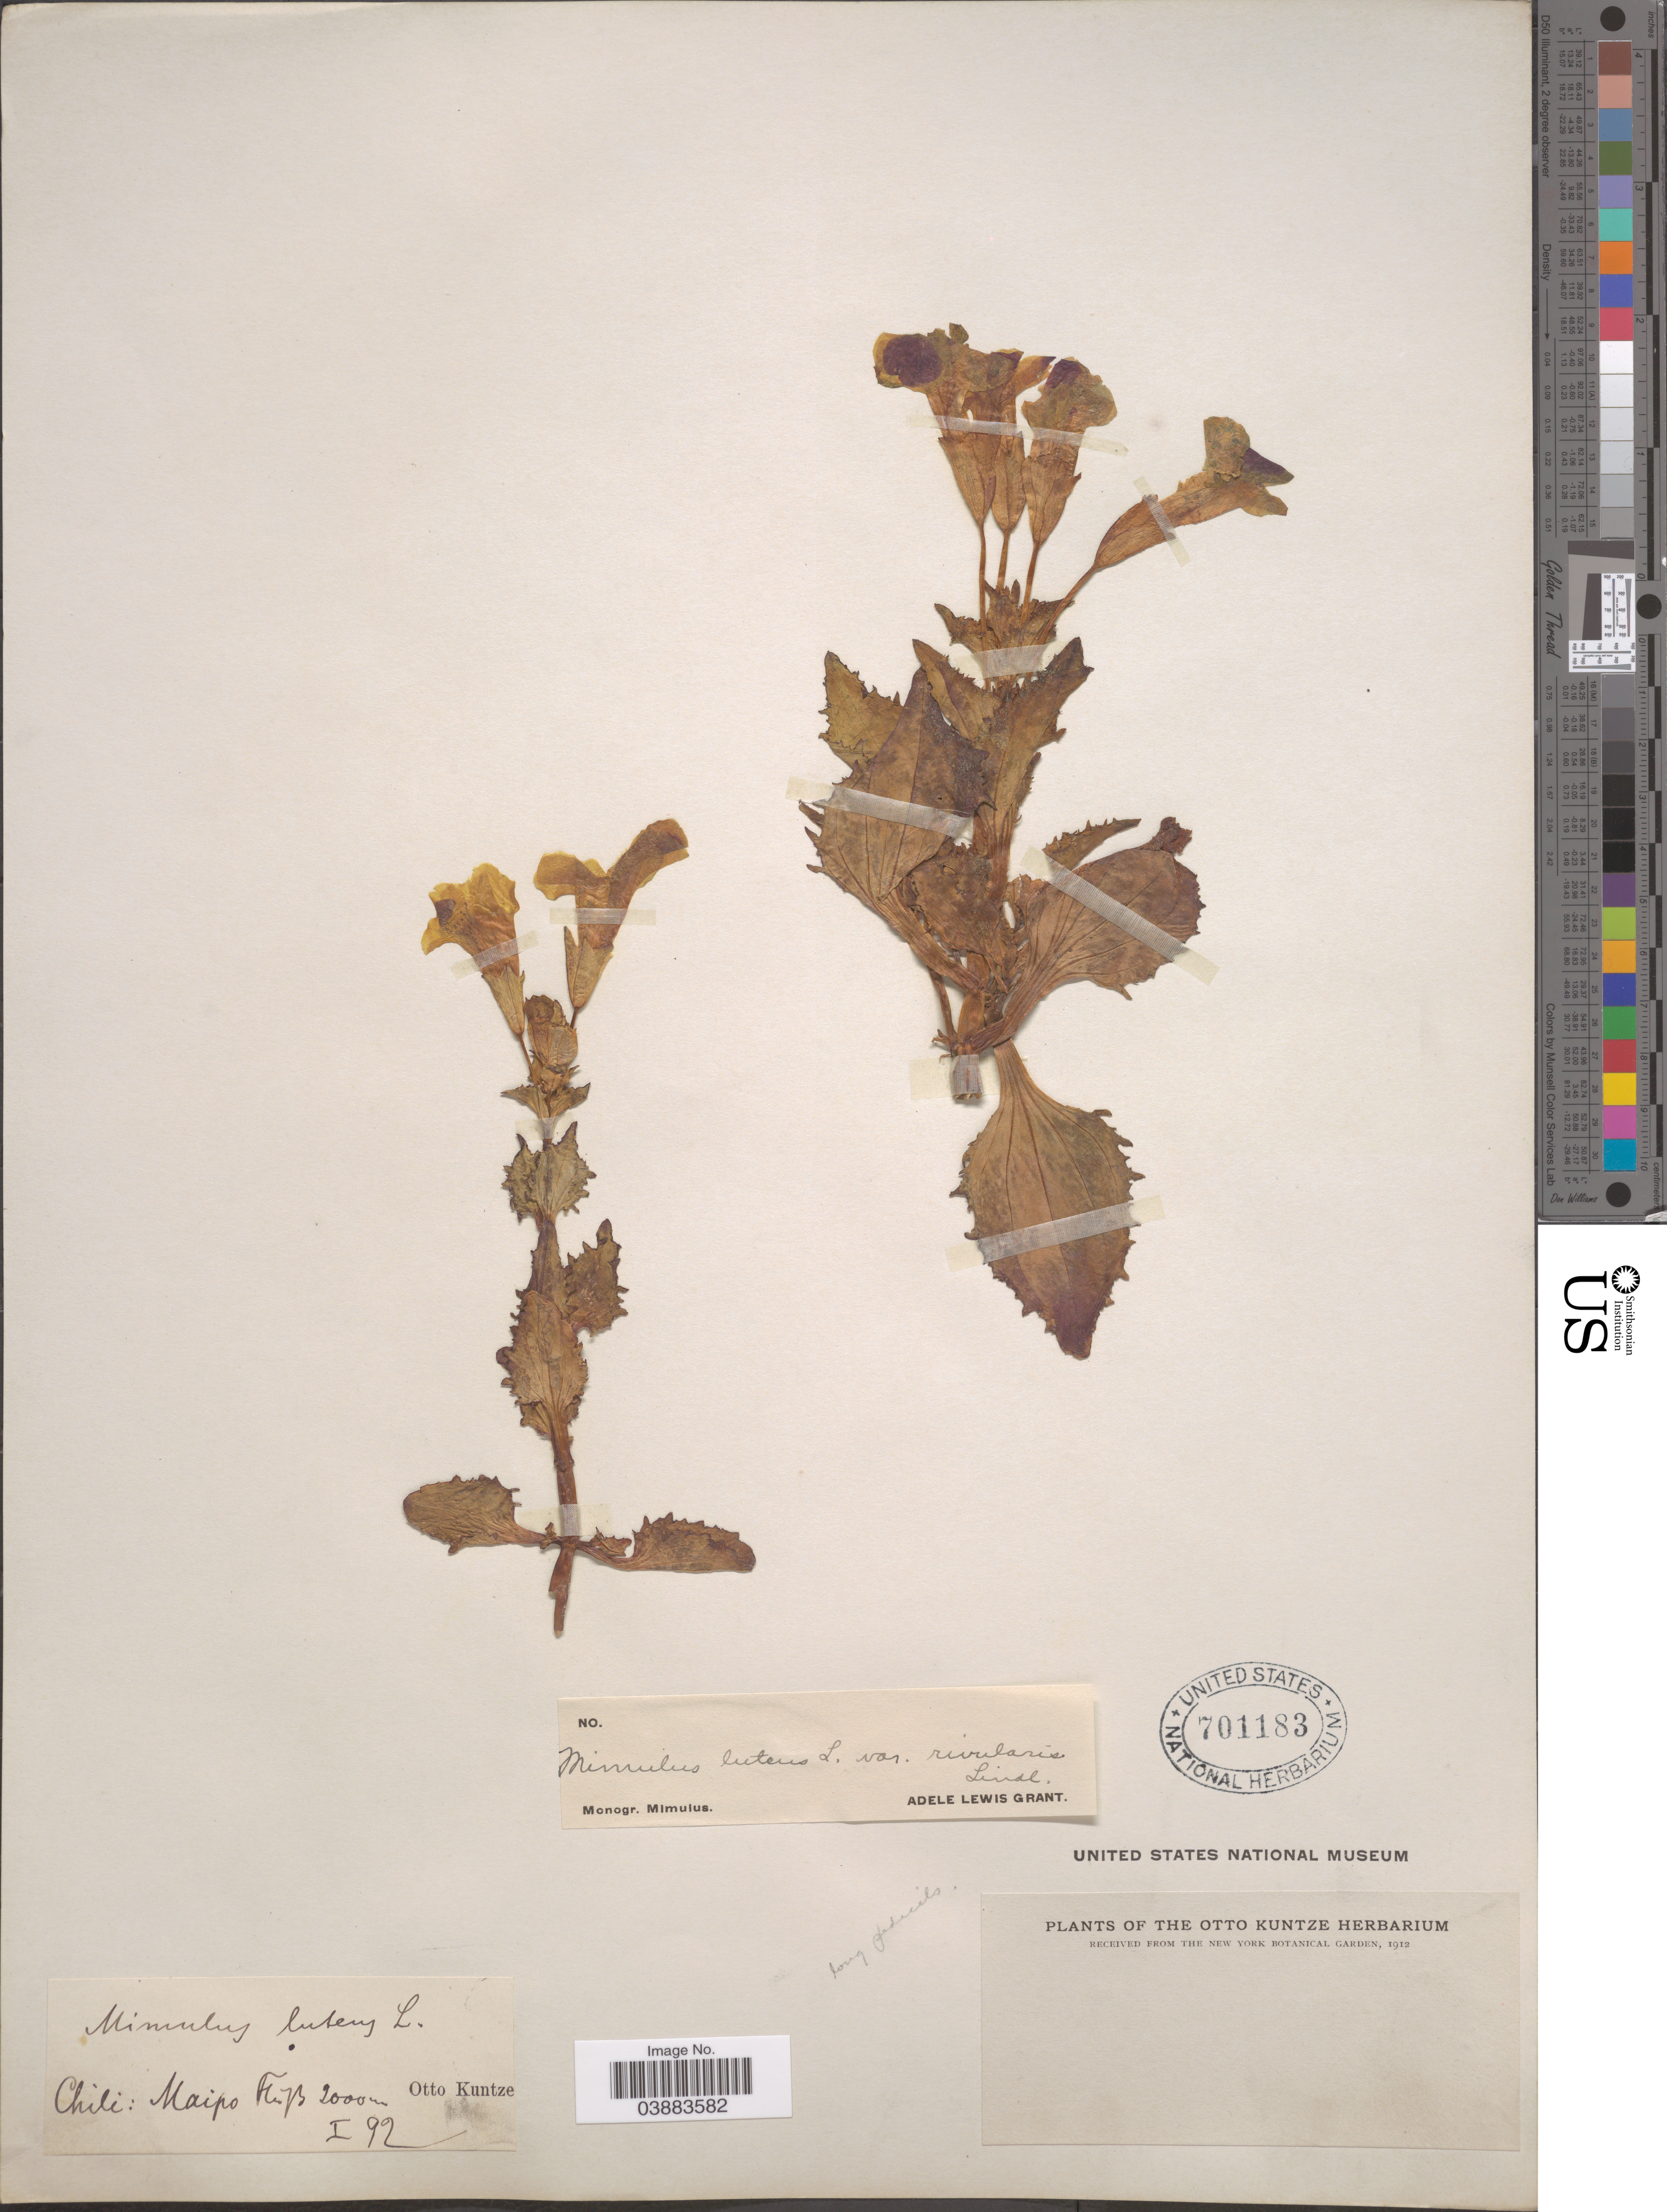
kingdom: Plantae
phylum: Tracheophyta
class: Magnoliopsida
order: Lamiales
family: Phrymaceae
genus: Mimulus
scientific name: Mimulus luteus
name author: L.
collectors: C.E.O. Kuntze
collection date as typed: Transcribed d/m/y: /1/92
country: Chile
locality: Maipo Hills.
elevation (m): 2000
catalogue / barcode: US 701183